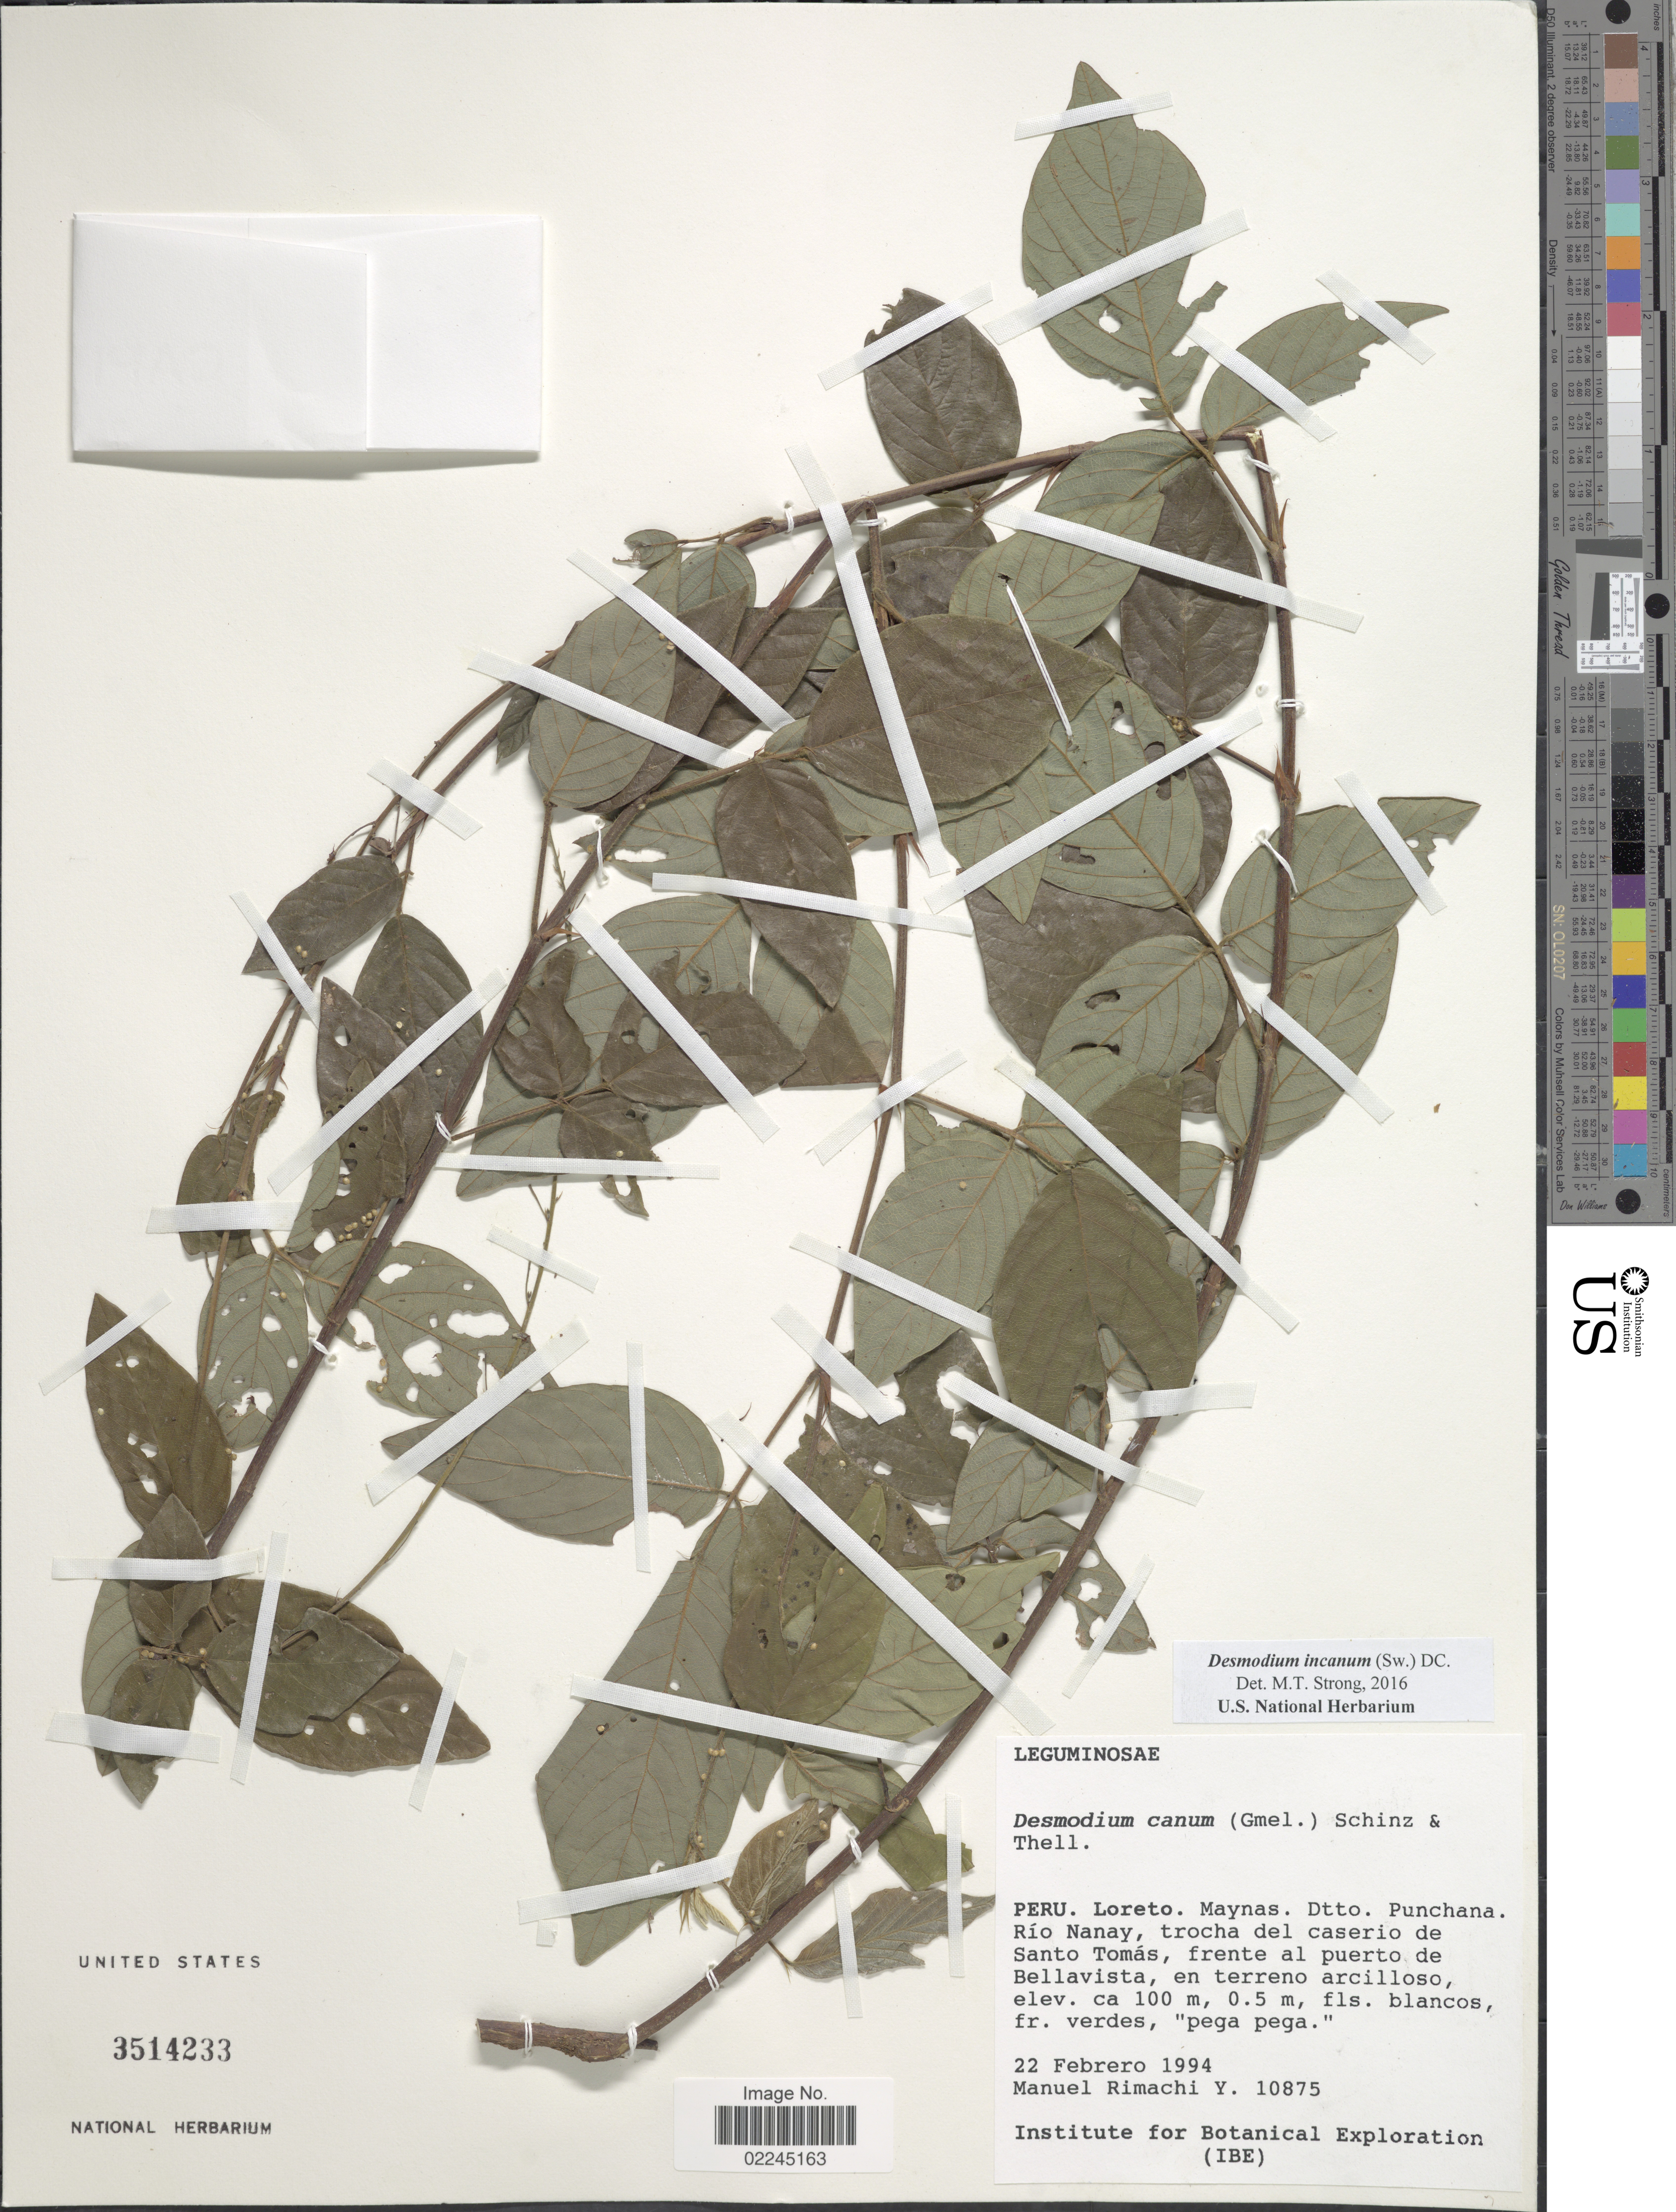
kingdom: Plantae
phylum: Tracheophyta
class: Magnoliopsida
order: Fabales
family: Fabaceae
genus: Desmodium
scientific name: Desmodium incanum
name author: (Sw.) DC.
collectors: M. Rimachi Y.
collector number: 10875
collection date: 1994-02-22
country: Peru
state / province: Loreto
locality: Peru. Loreto. Maynas. Dtto. Punchana. Rio Nanay, trocha del caserio de Santo Tomas, frente al puerto de Bellavista, en terreno arcilloso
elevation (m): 100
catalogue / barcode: US 3514233